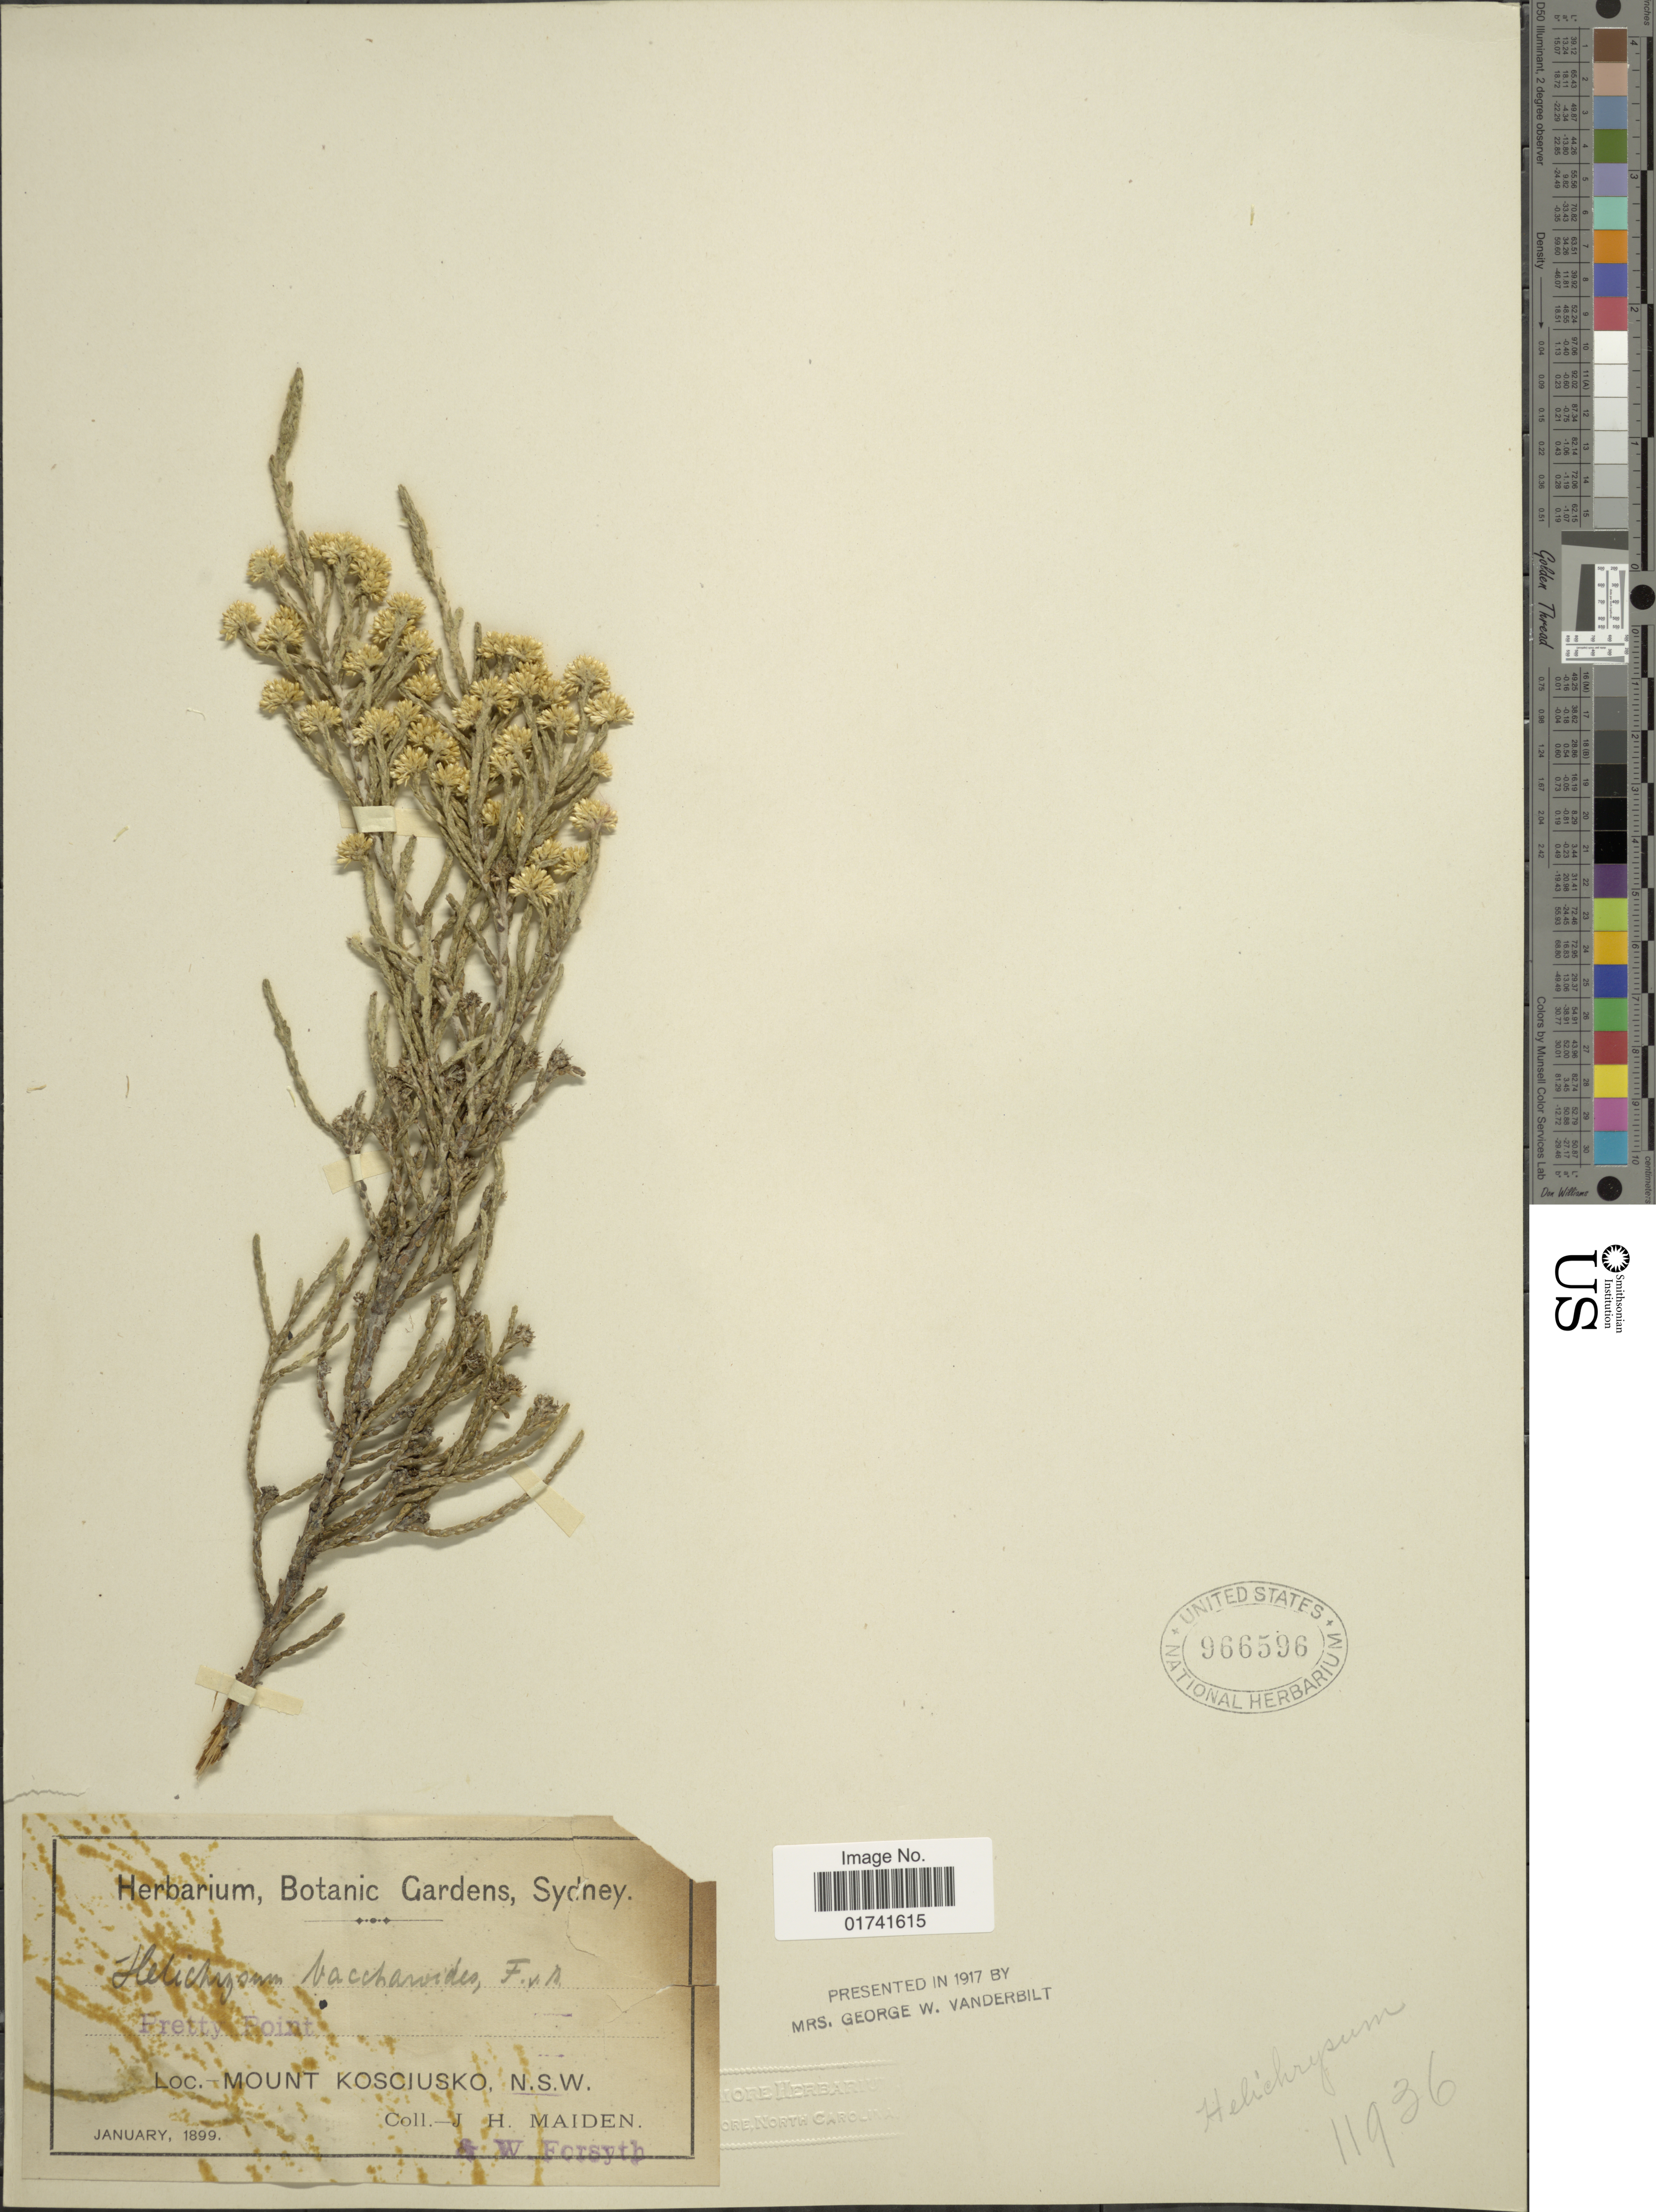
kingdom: Plantae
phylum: Tracheophyta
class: Magnoliopsida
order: Asterales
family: Asteraceae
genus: Ozothamnus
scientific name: Ozothamnus hookeri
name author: Sond.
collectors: J. Maiden & W. Forsyth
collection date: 1899-01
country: Australia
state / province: New South Wales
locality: Mount Kosciusko, Pretty Point.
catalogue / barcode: US 966596